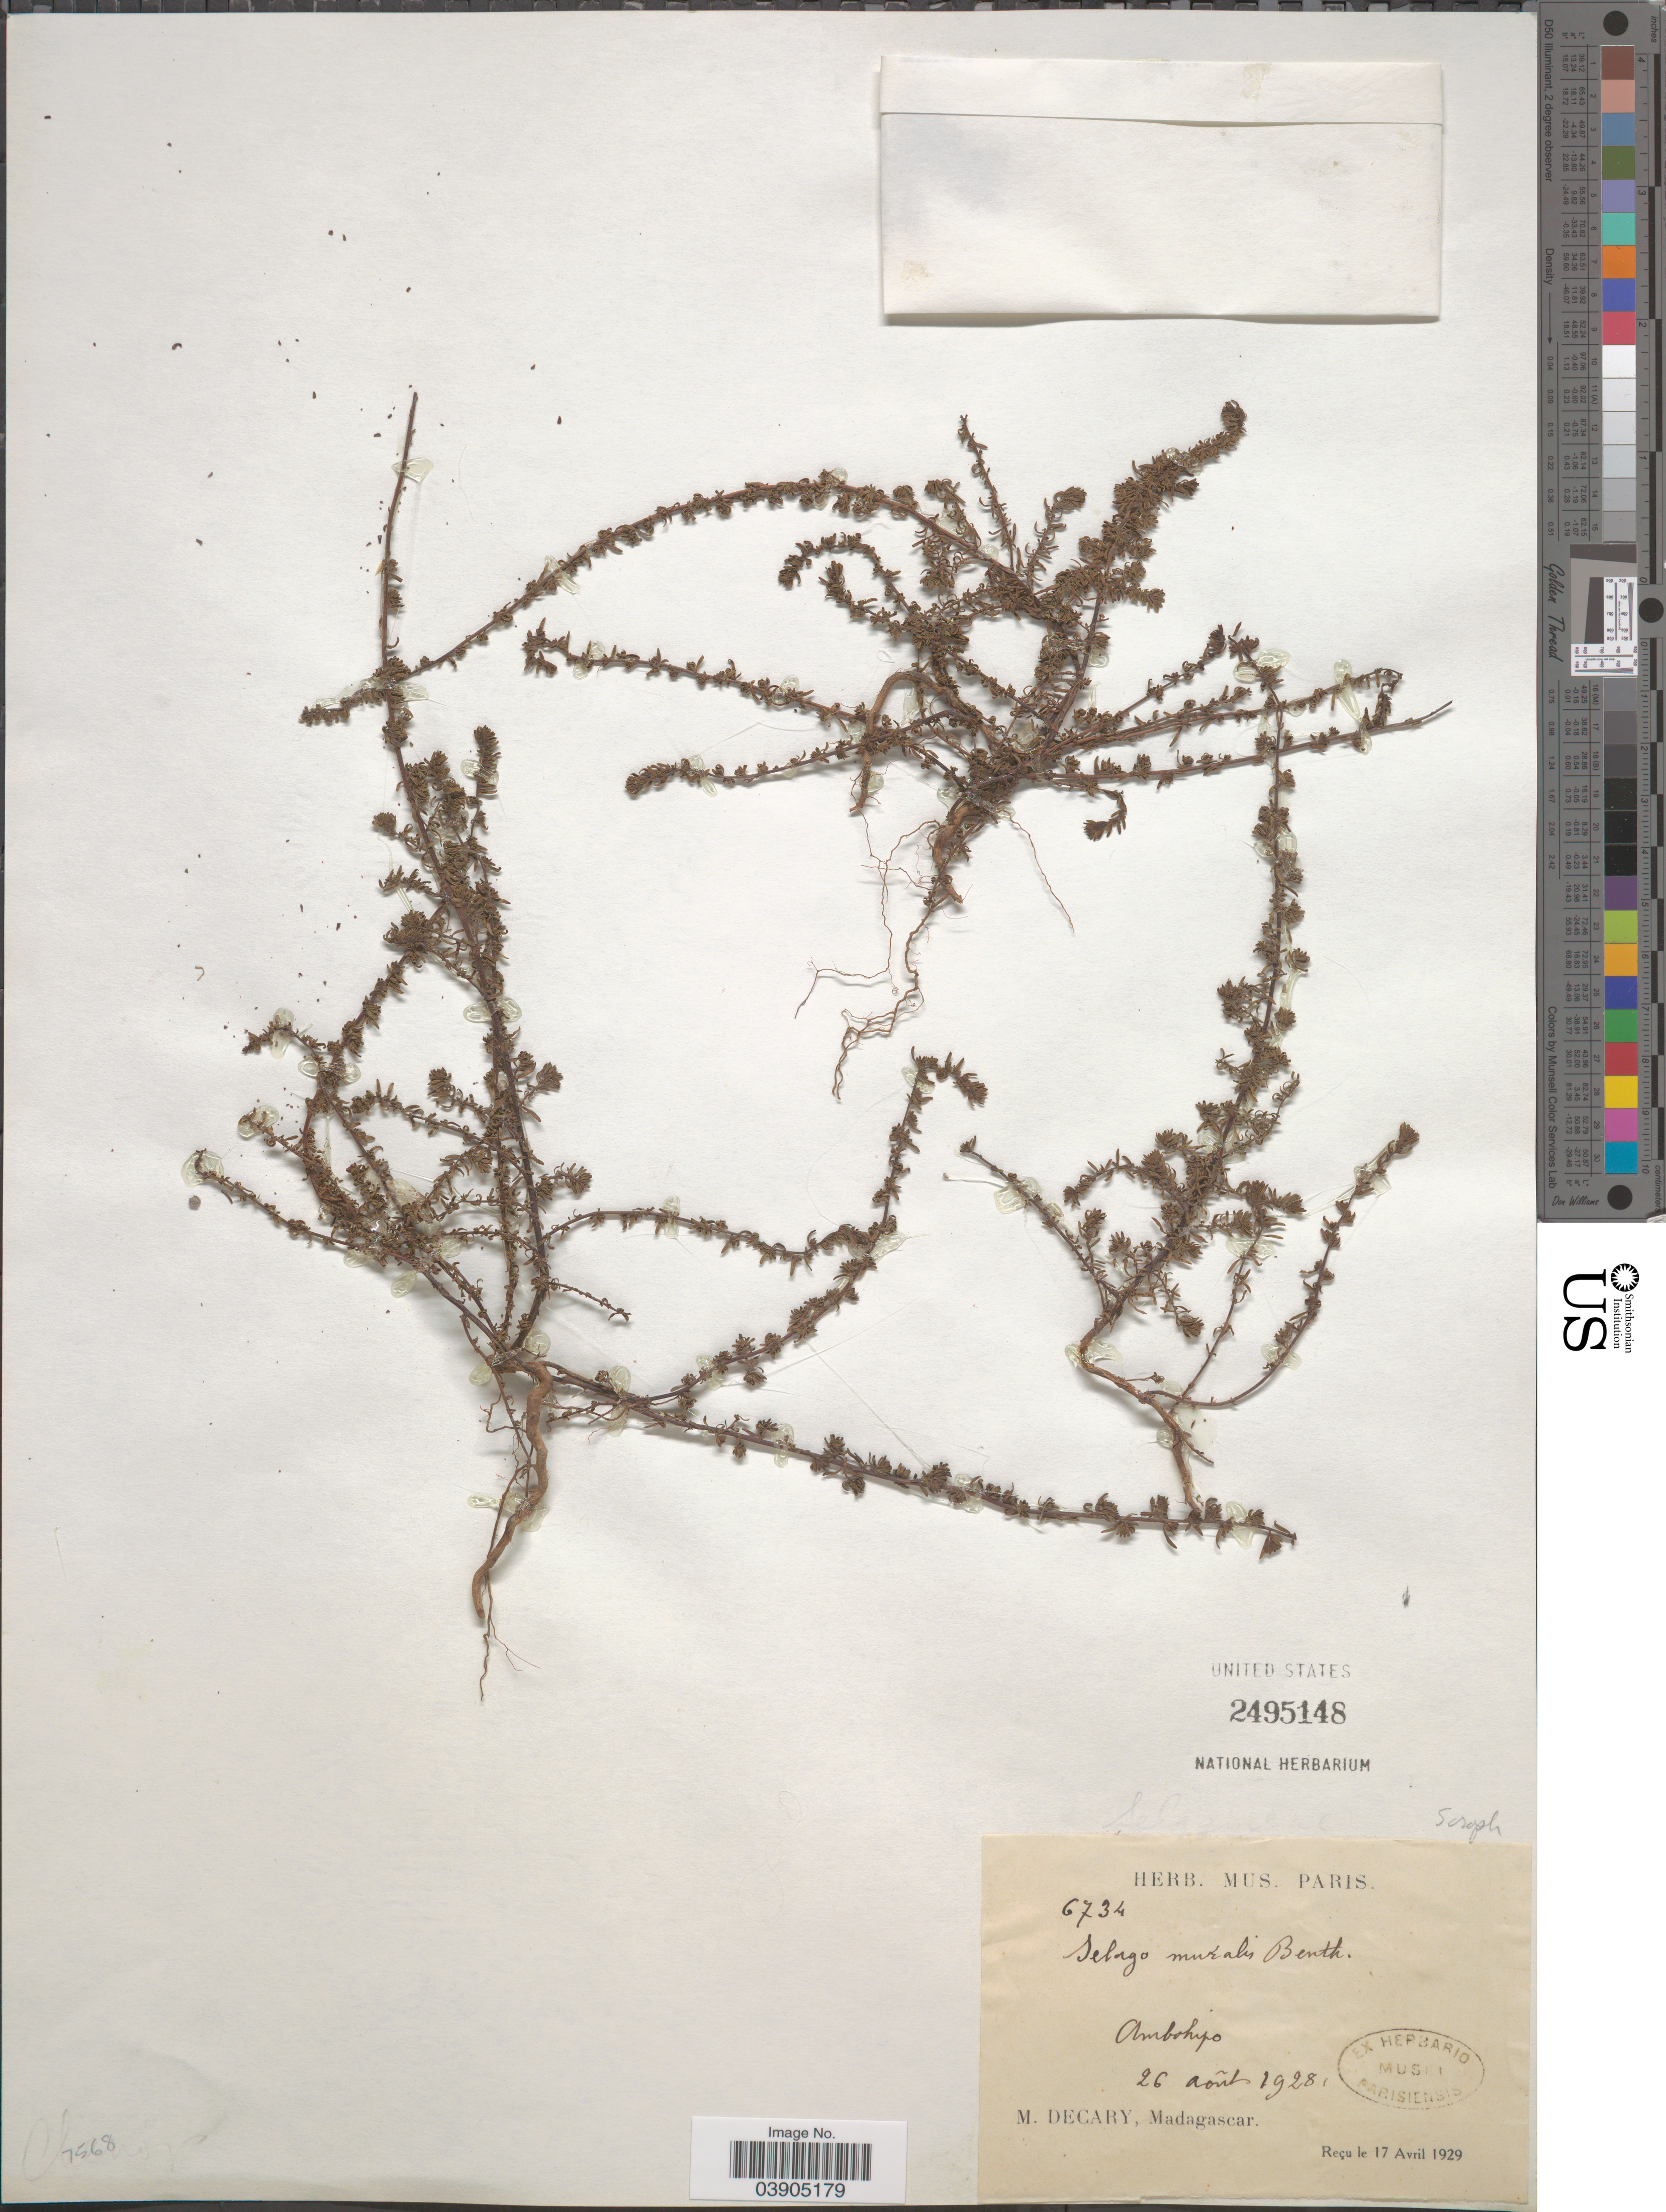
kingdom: Plantae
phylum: Tracheophyta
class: Magnoliopsida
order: Lamiales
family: Scrophulariaceae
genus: Selago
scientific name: Selago muralis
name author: Benth. & Hook. f.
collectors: R. Decary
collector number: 6734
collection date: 1928-08-26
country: Madagascar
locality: Ambohipo.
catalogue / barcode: US 2495148